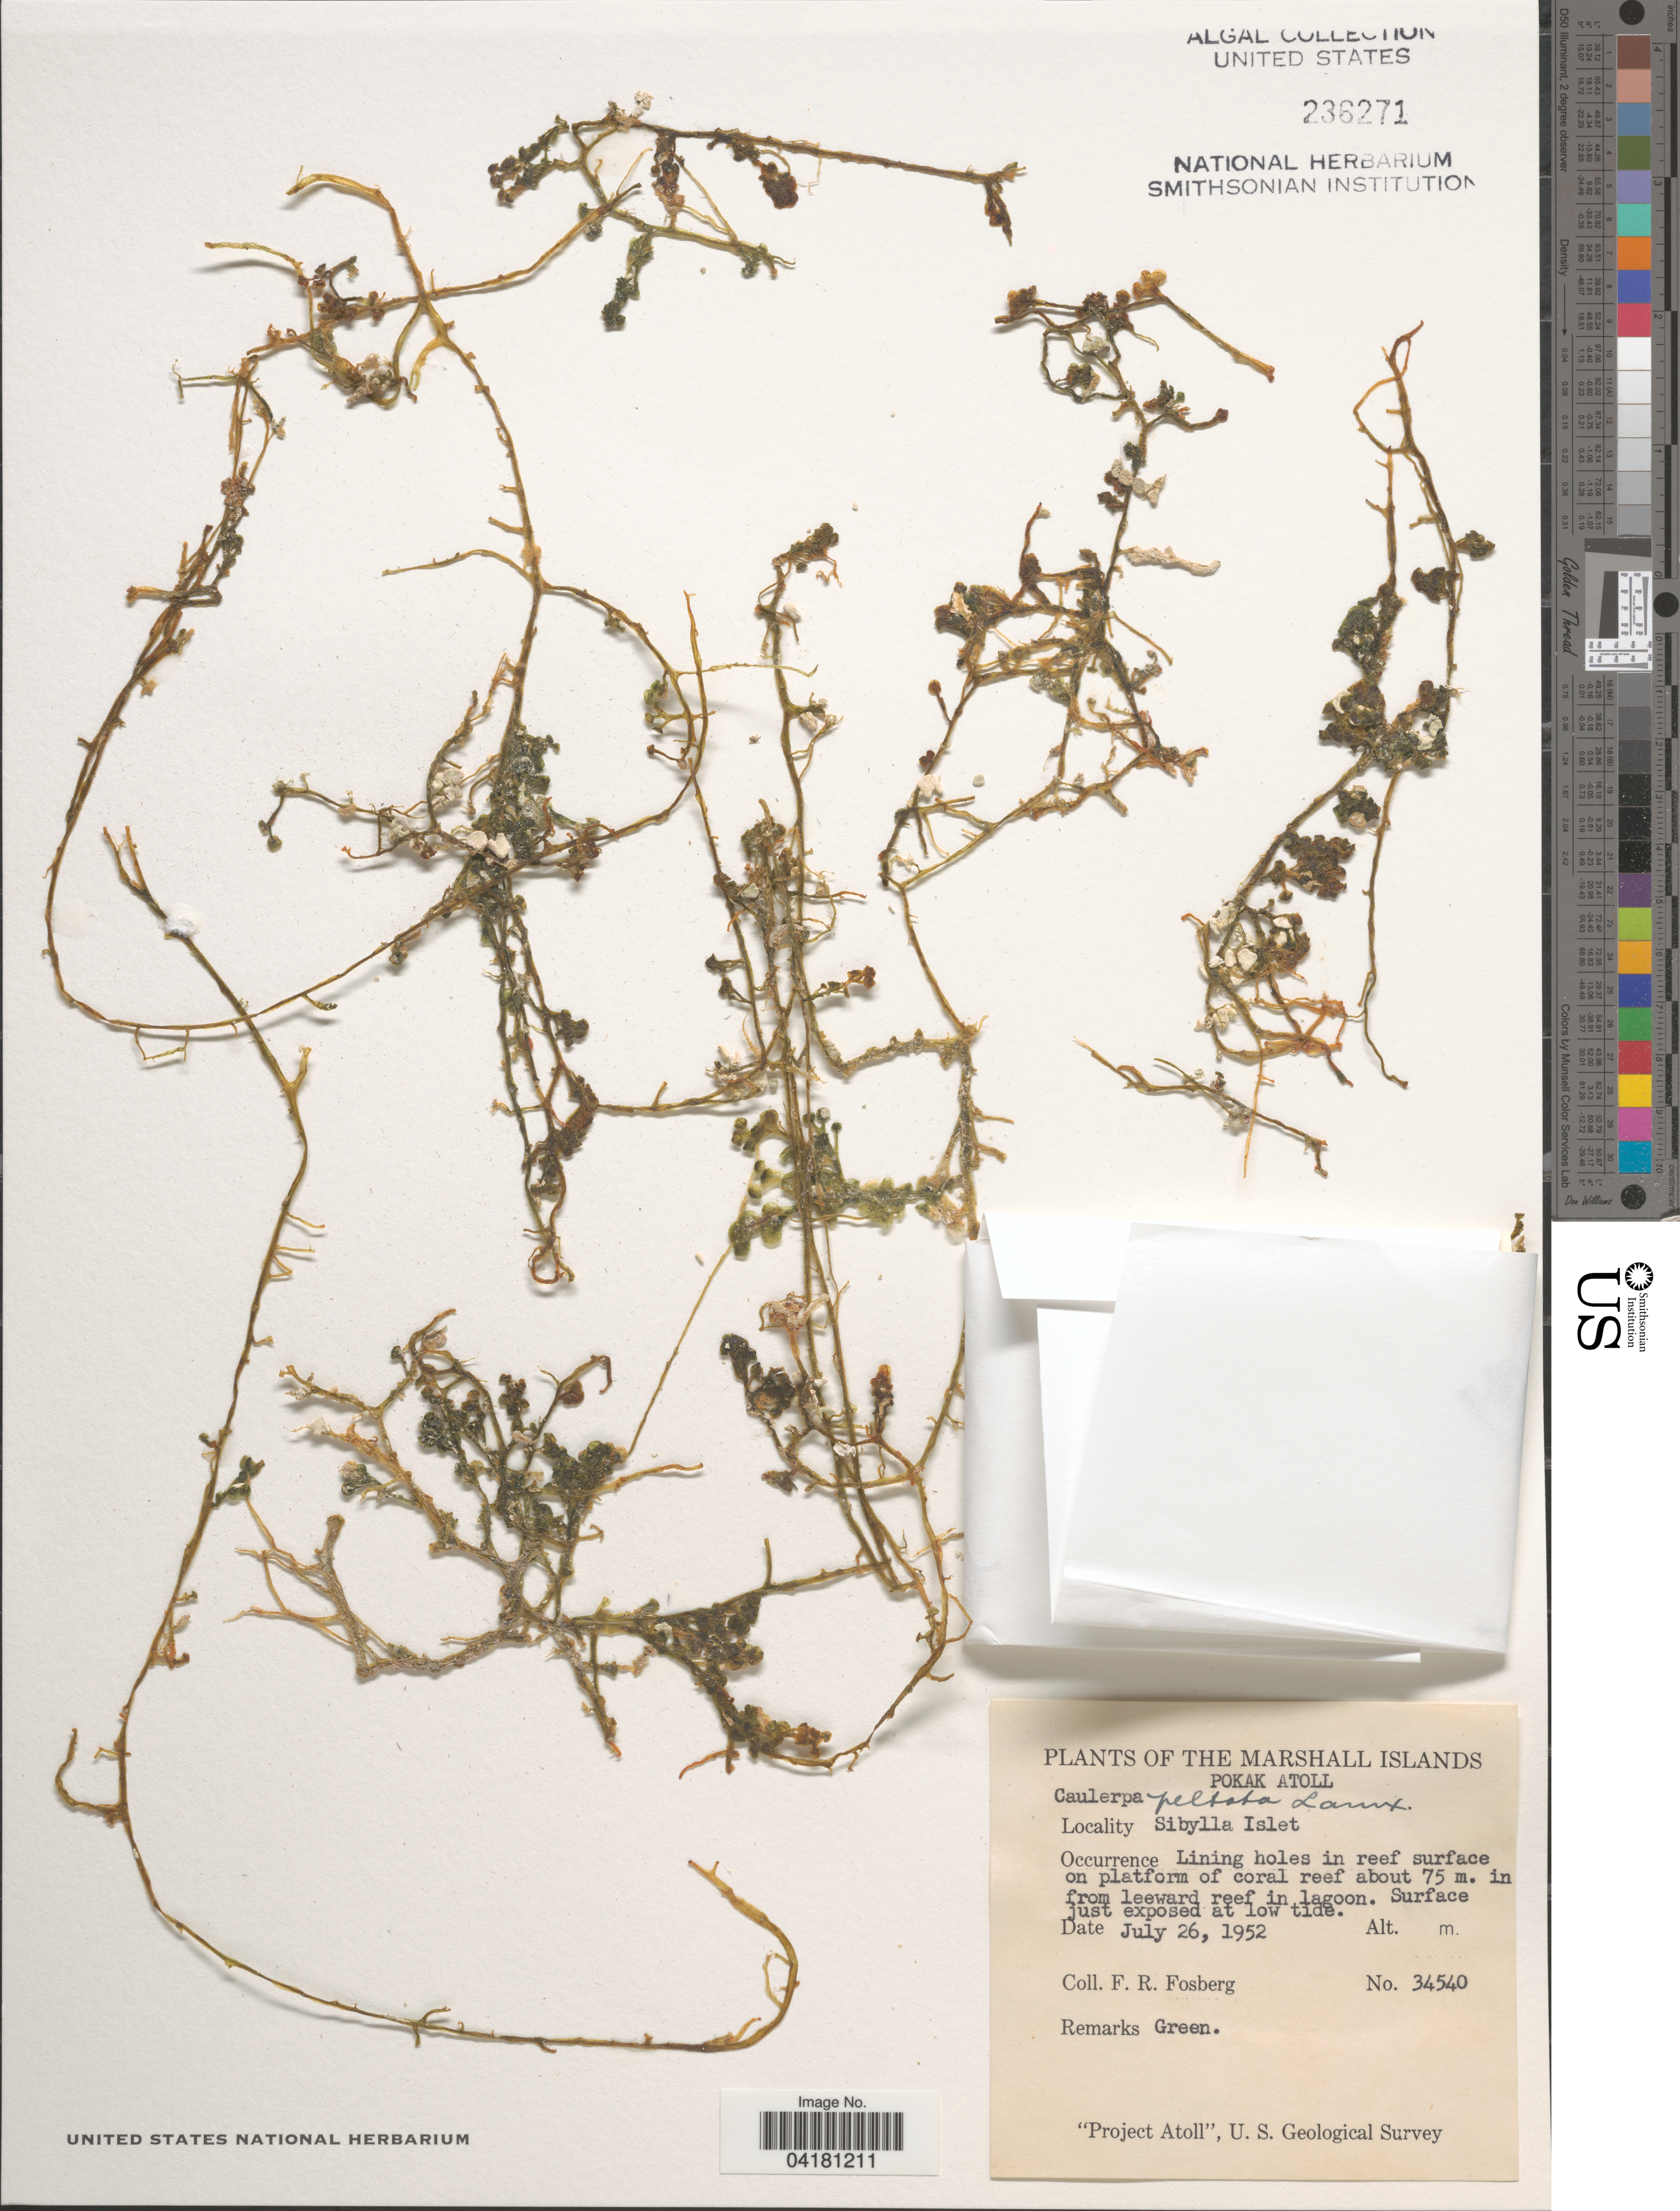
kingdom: Plantae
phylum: Chlorophyta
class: Ulvophyceae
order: Ulvales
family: Ulvaceae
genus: Ulva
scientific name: Ulva linza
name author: L.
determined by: Algae name updating Project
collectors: F. R. Fosberg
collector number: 34540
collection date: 1952-07-26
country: Marshall Islands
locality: Pokak Atoll. Sibylla Islet. "Project Atoll", U. S. Geological Survey.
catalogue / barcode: US 236271